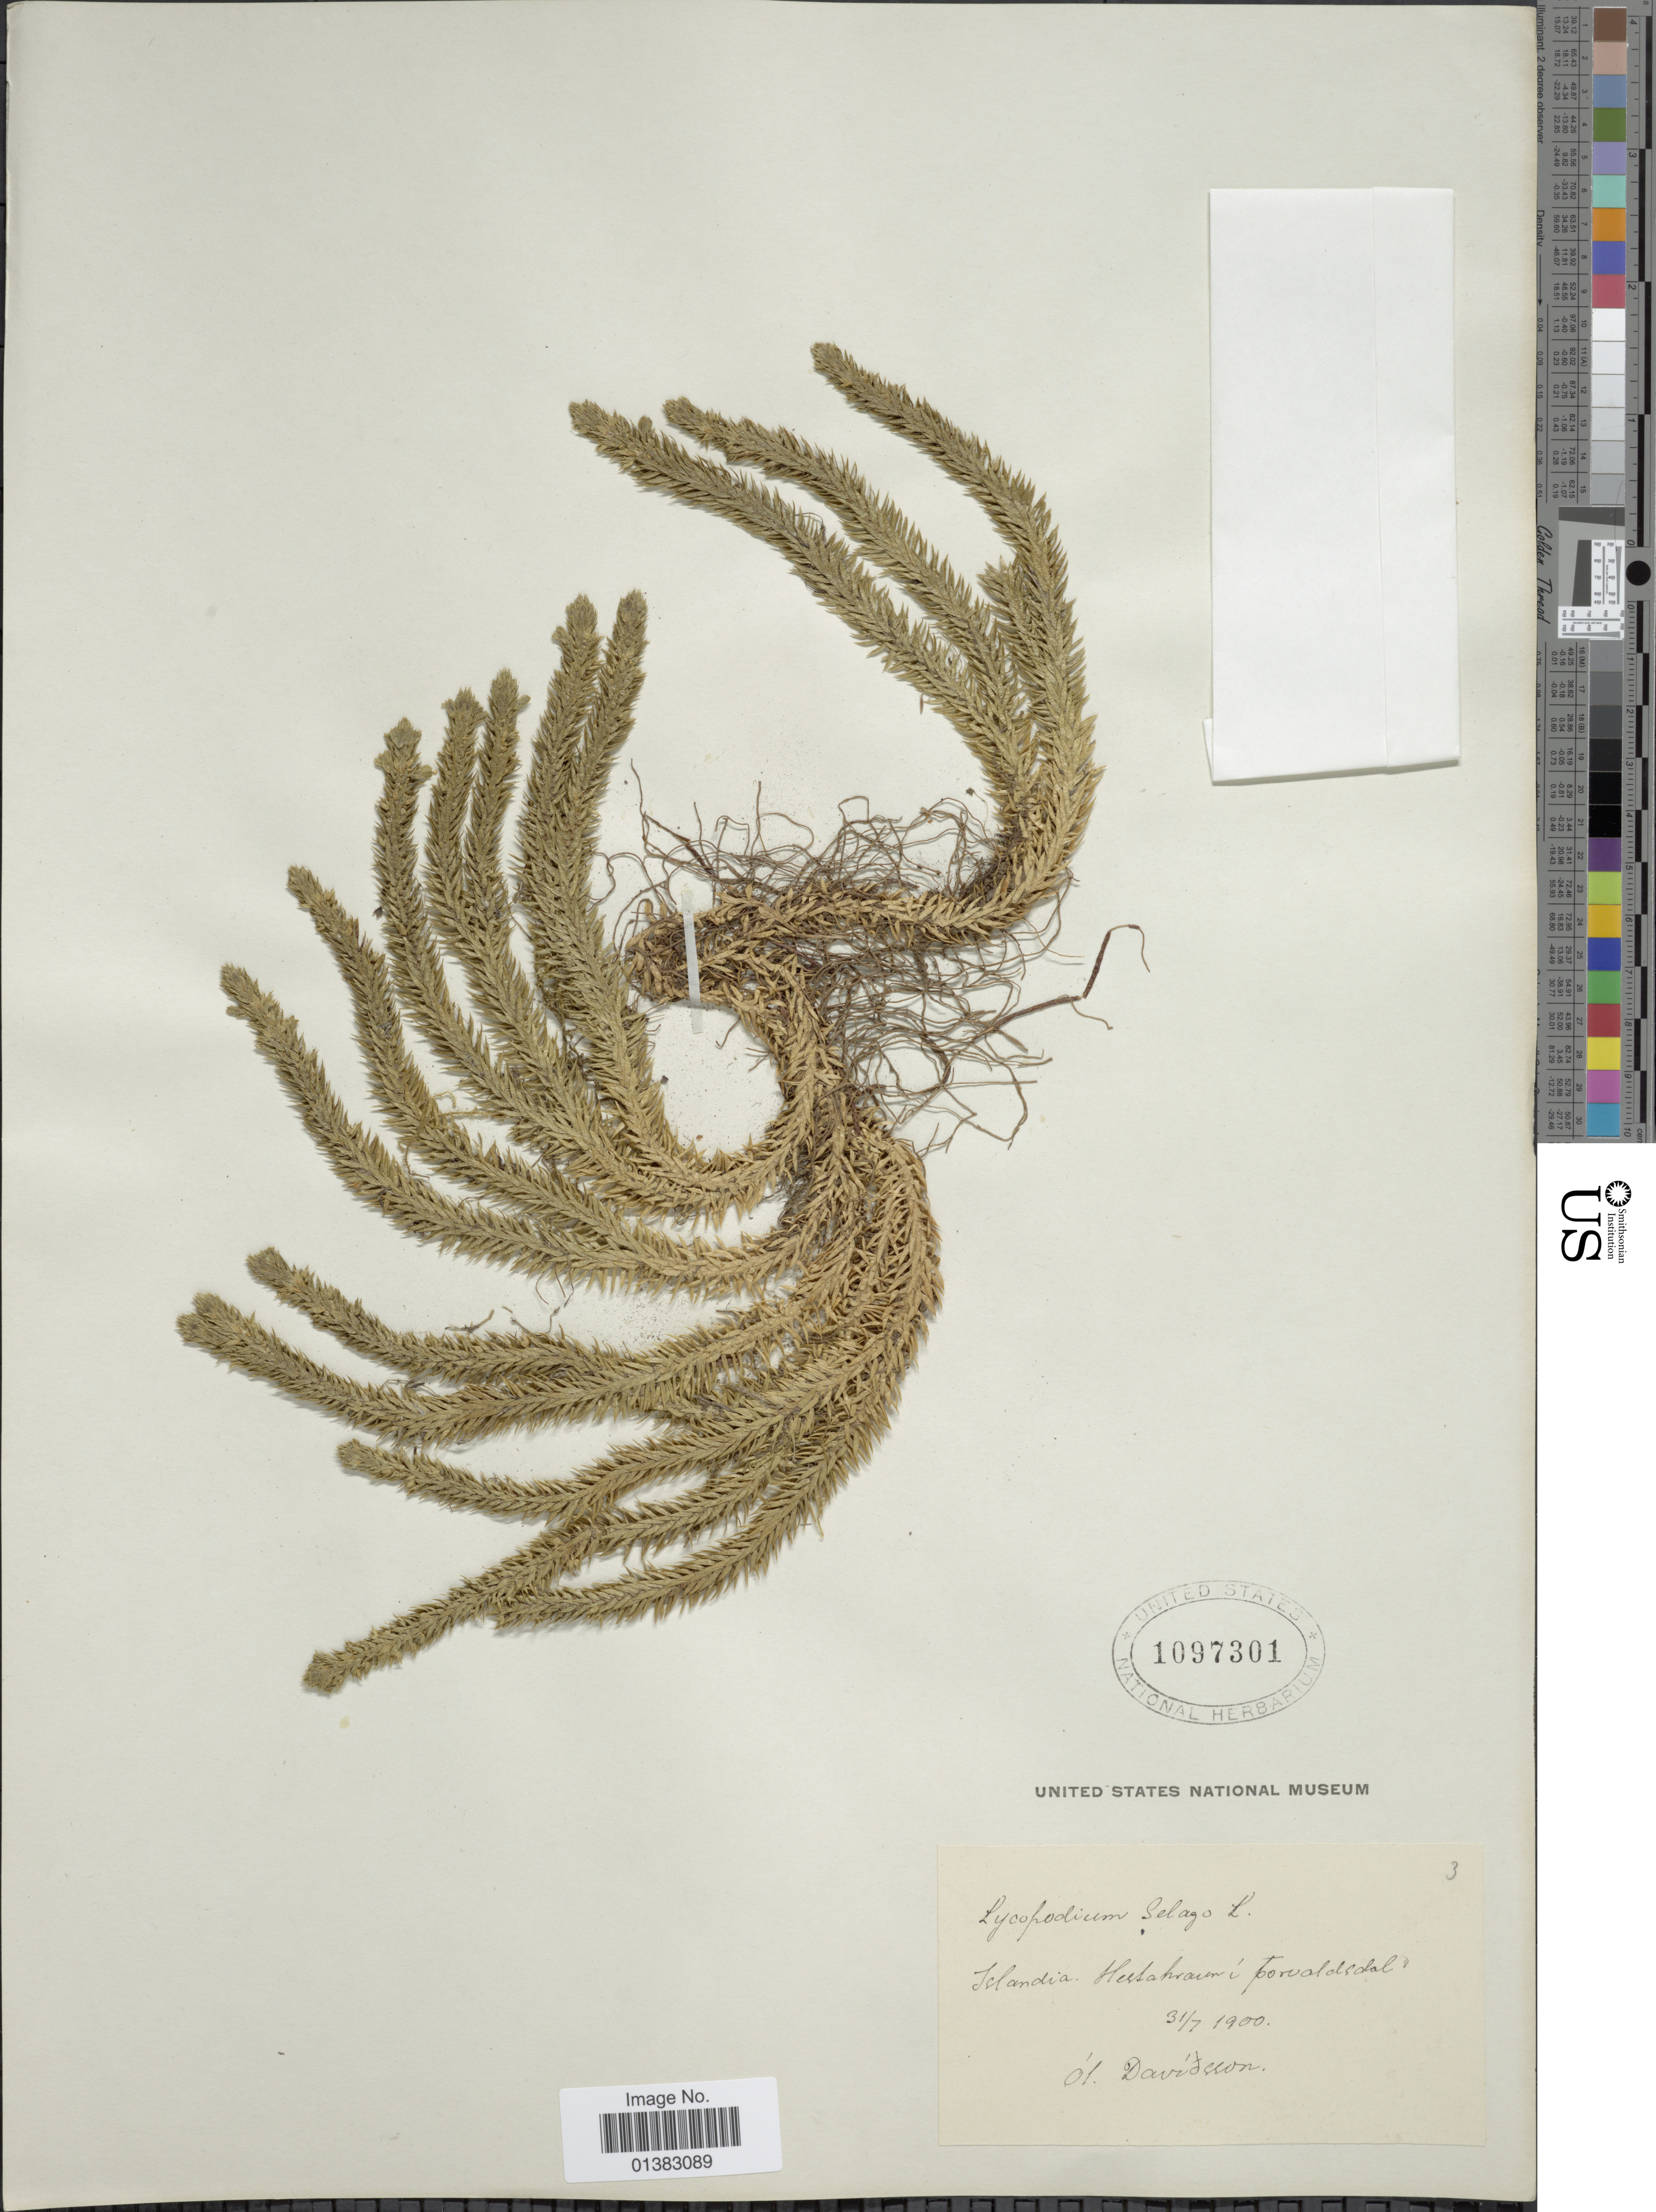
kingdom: Plantae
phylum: Tracheophyta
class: Lycopodiopsida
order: Lycopodiales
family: Lycopodiaceae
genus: Huperzia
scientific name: Huperzia selago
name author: (L.) Bernh. ex Schrank & Mart.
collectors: O. Davidsson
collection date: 1900-07-31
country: Iceland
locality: Islandia, Hestahraun i Þorvaldsdal.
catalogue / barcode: US 1097301